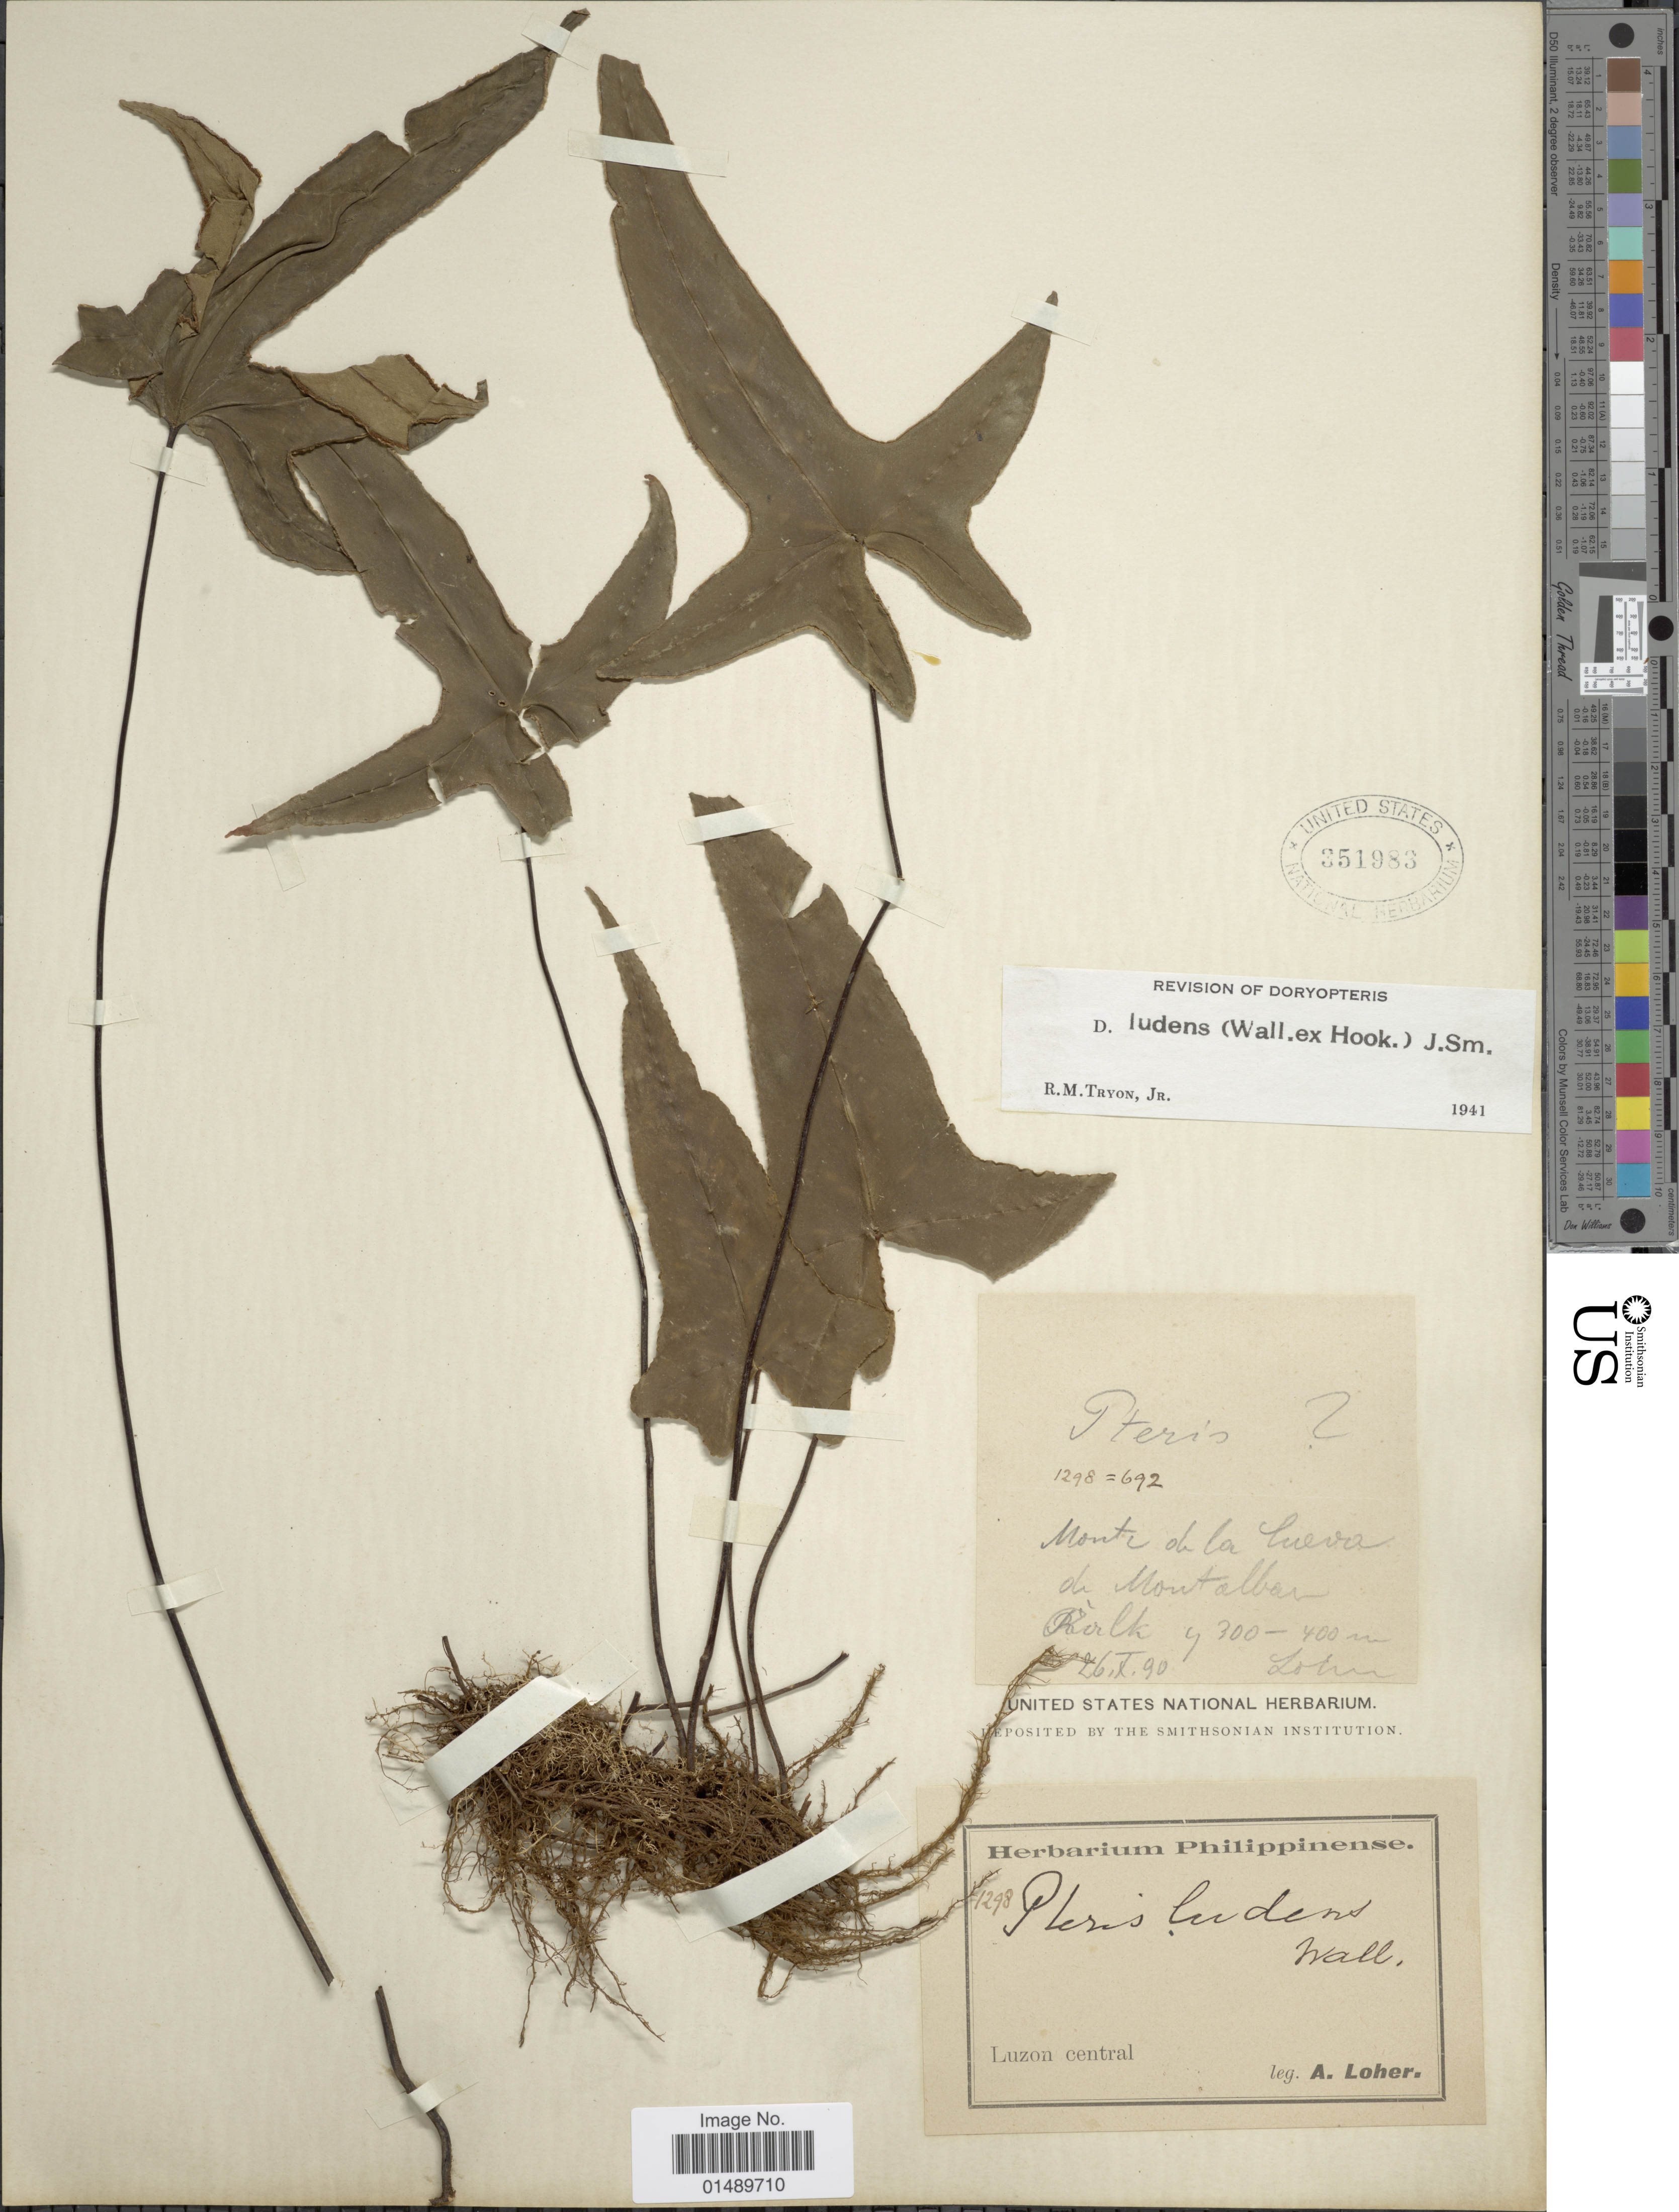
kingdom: Plantae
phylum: Tracheophyta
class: Polypodiopsida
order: Polypodiales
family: Pteridaceae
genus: Calciphilopteris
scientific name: Calciphilopteris ludens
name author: (Wall. ex Hook.) Yesilyurt & H. Schneid.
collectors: A. Loher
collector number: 1298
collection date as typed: Transcribed d/m/y: 26/10/90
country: Philippines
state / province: Central Luzon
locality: Philippines, Luzon Central, Monte de la Cueva de Montalbo.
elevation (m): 300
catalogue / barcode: US 351983